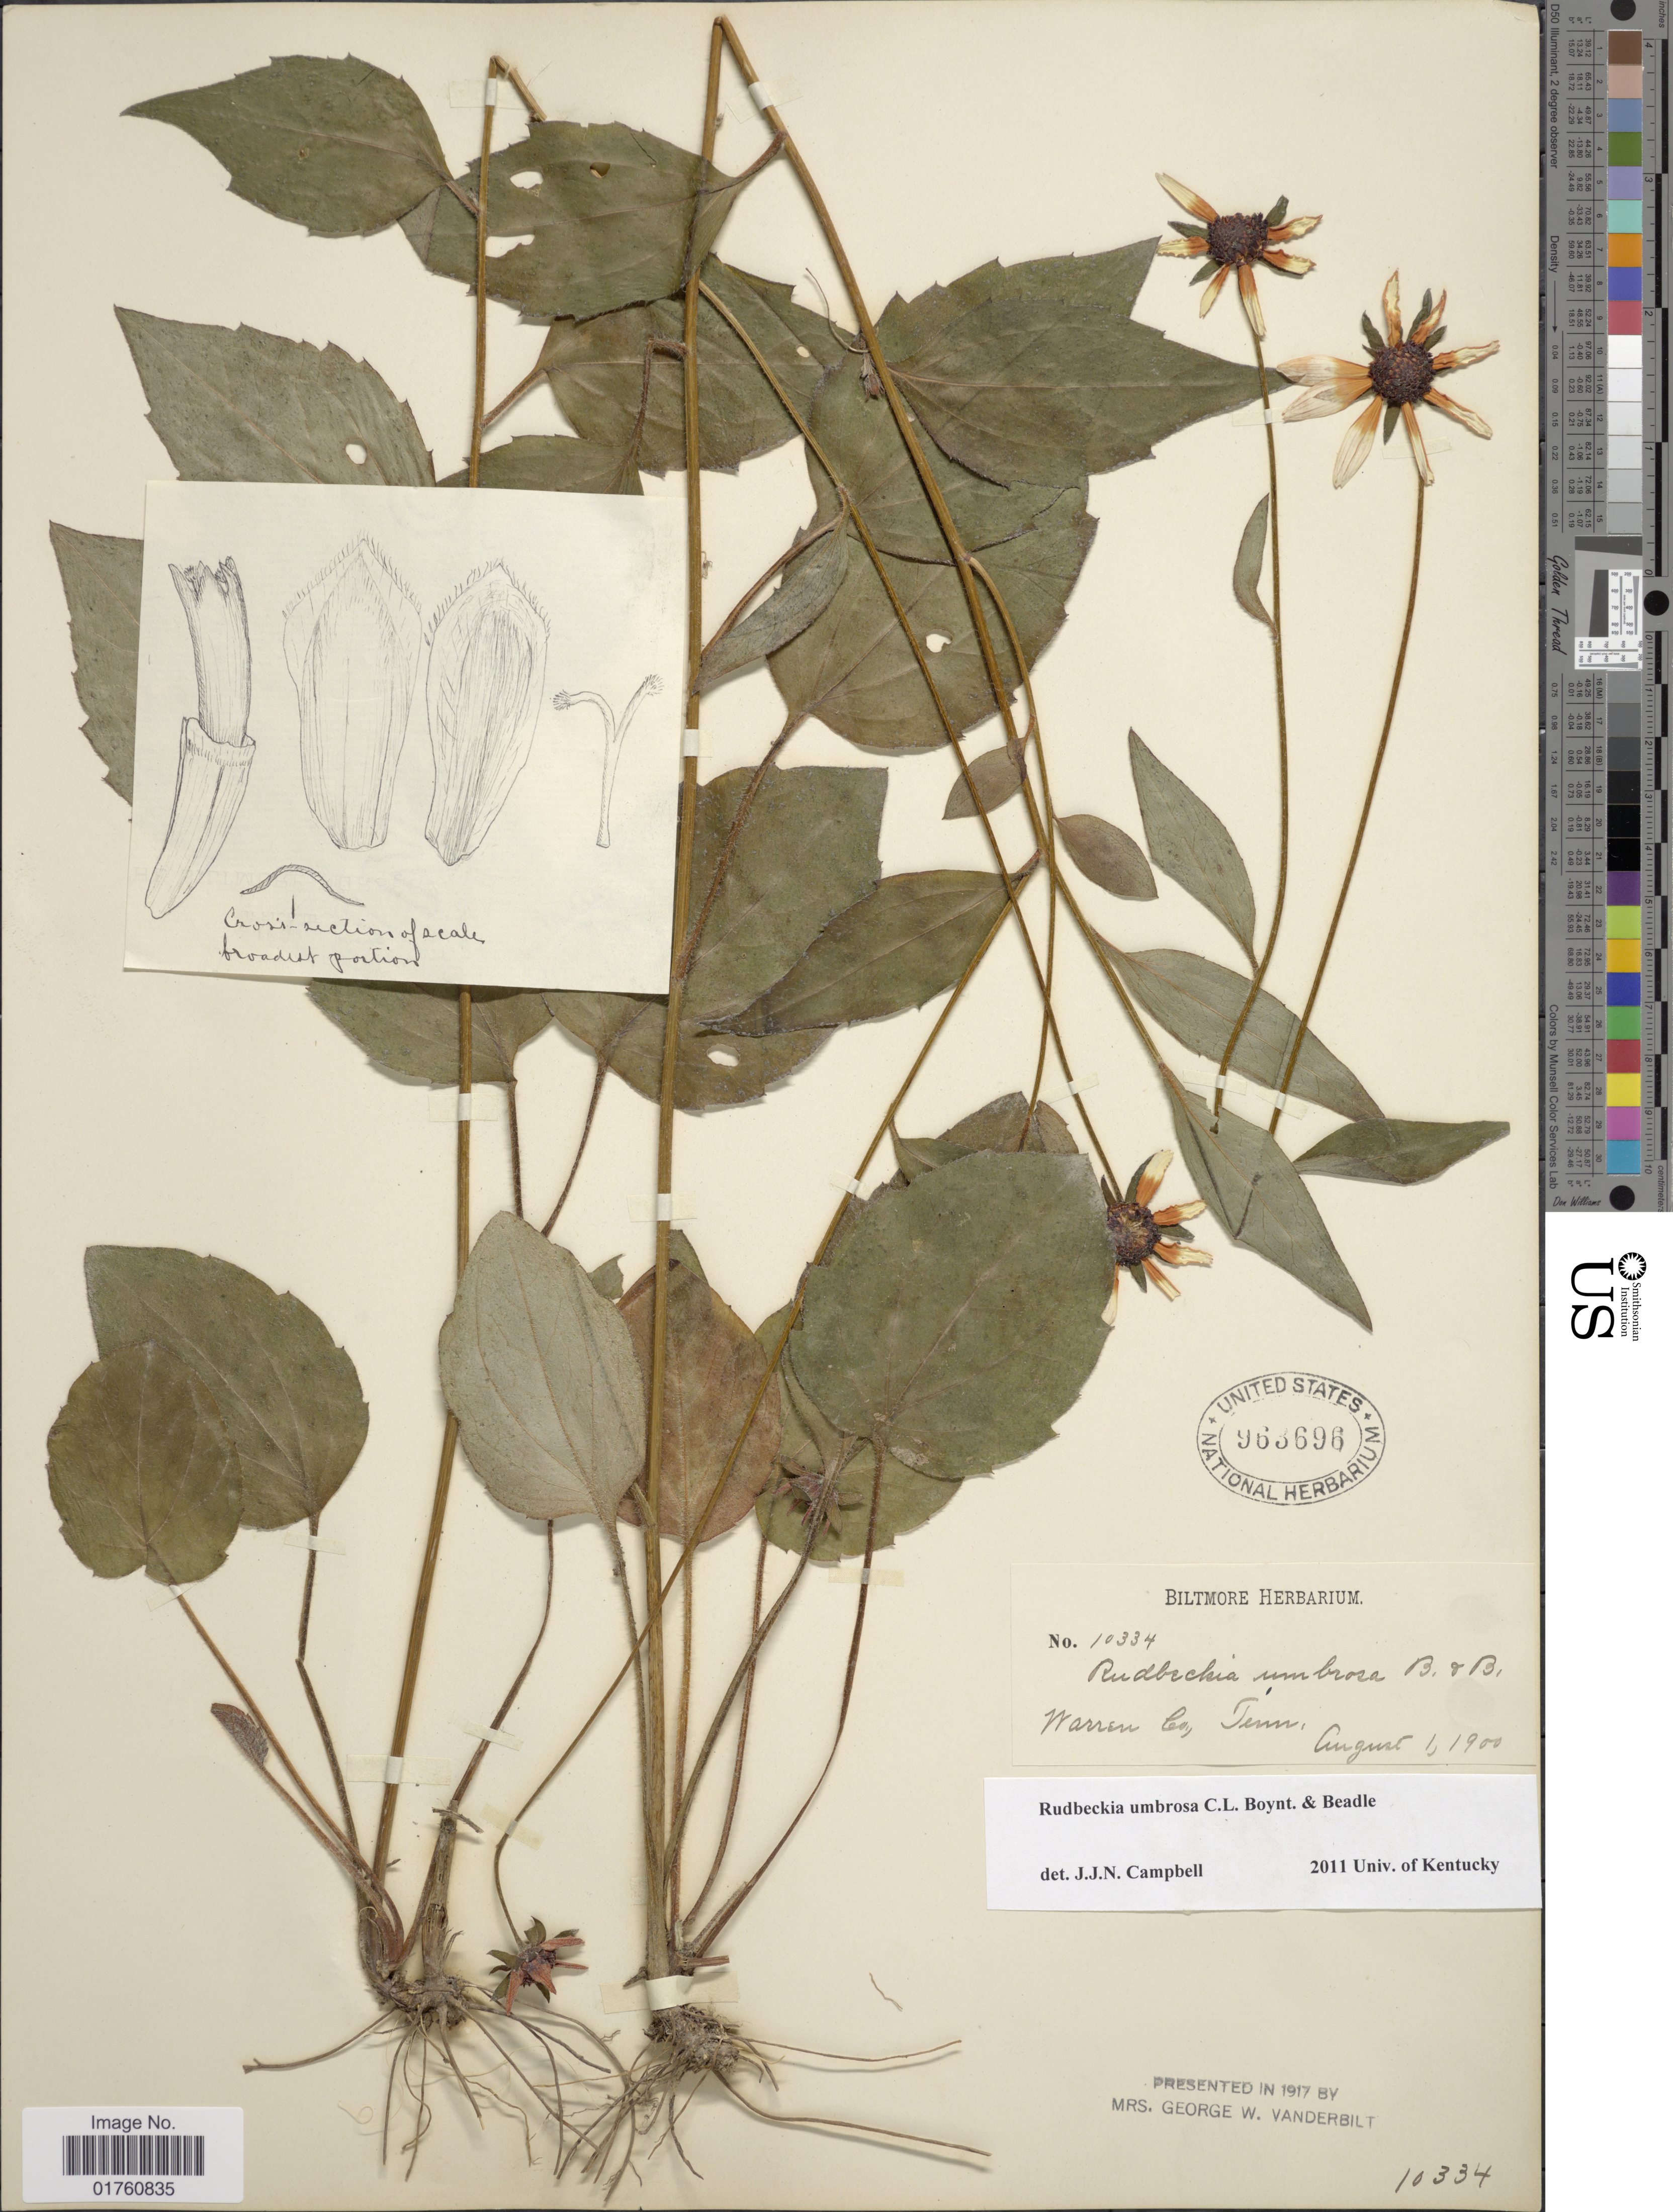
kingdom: Plantae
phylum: Tracheophyta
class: Magnoliopsida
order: Asterales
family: Asteraceae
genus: Rudbeckia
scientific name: Rudbeckia fulgida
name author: Aiton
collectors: ex herb. Biltmore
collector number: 10334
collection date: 1900-08-01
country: United States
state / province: Tennessee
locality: Warren Co, Tenn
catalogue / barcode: US 963696